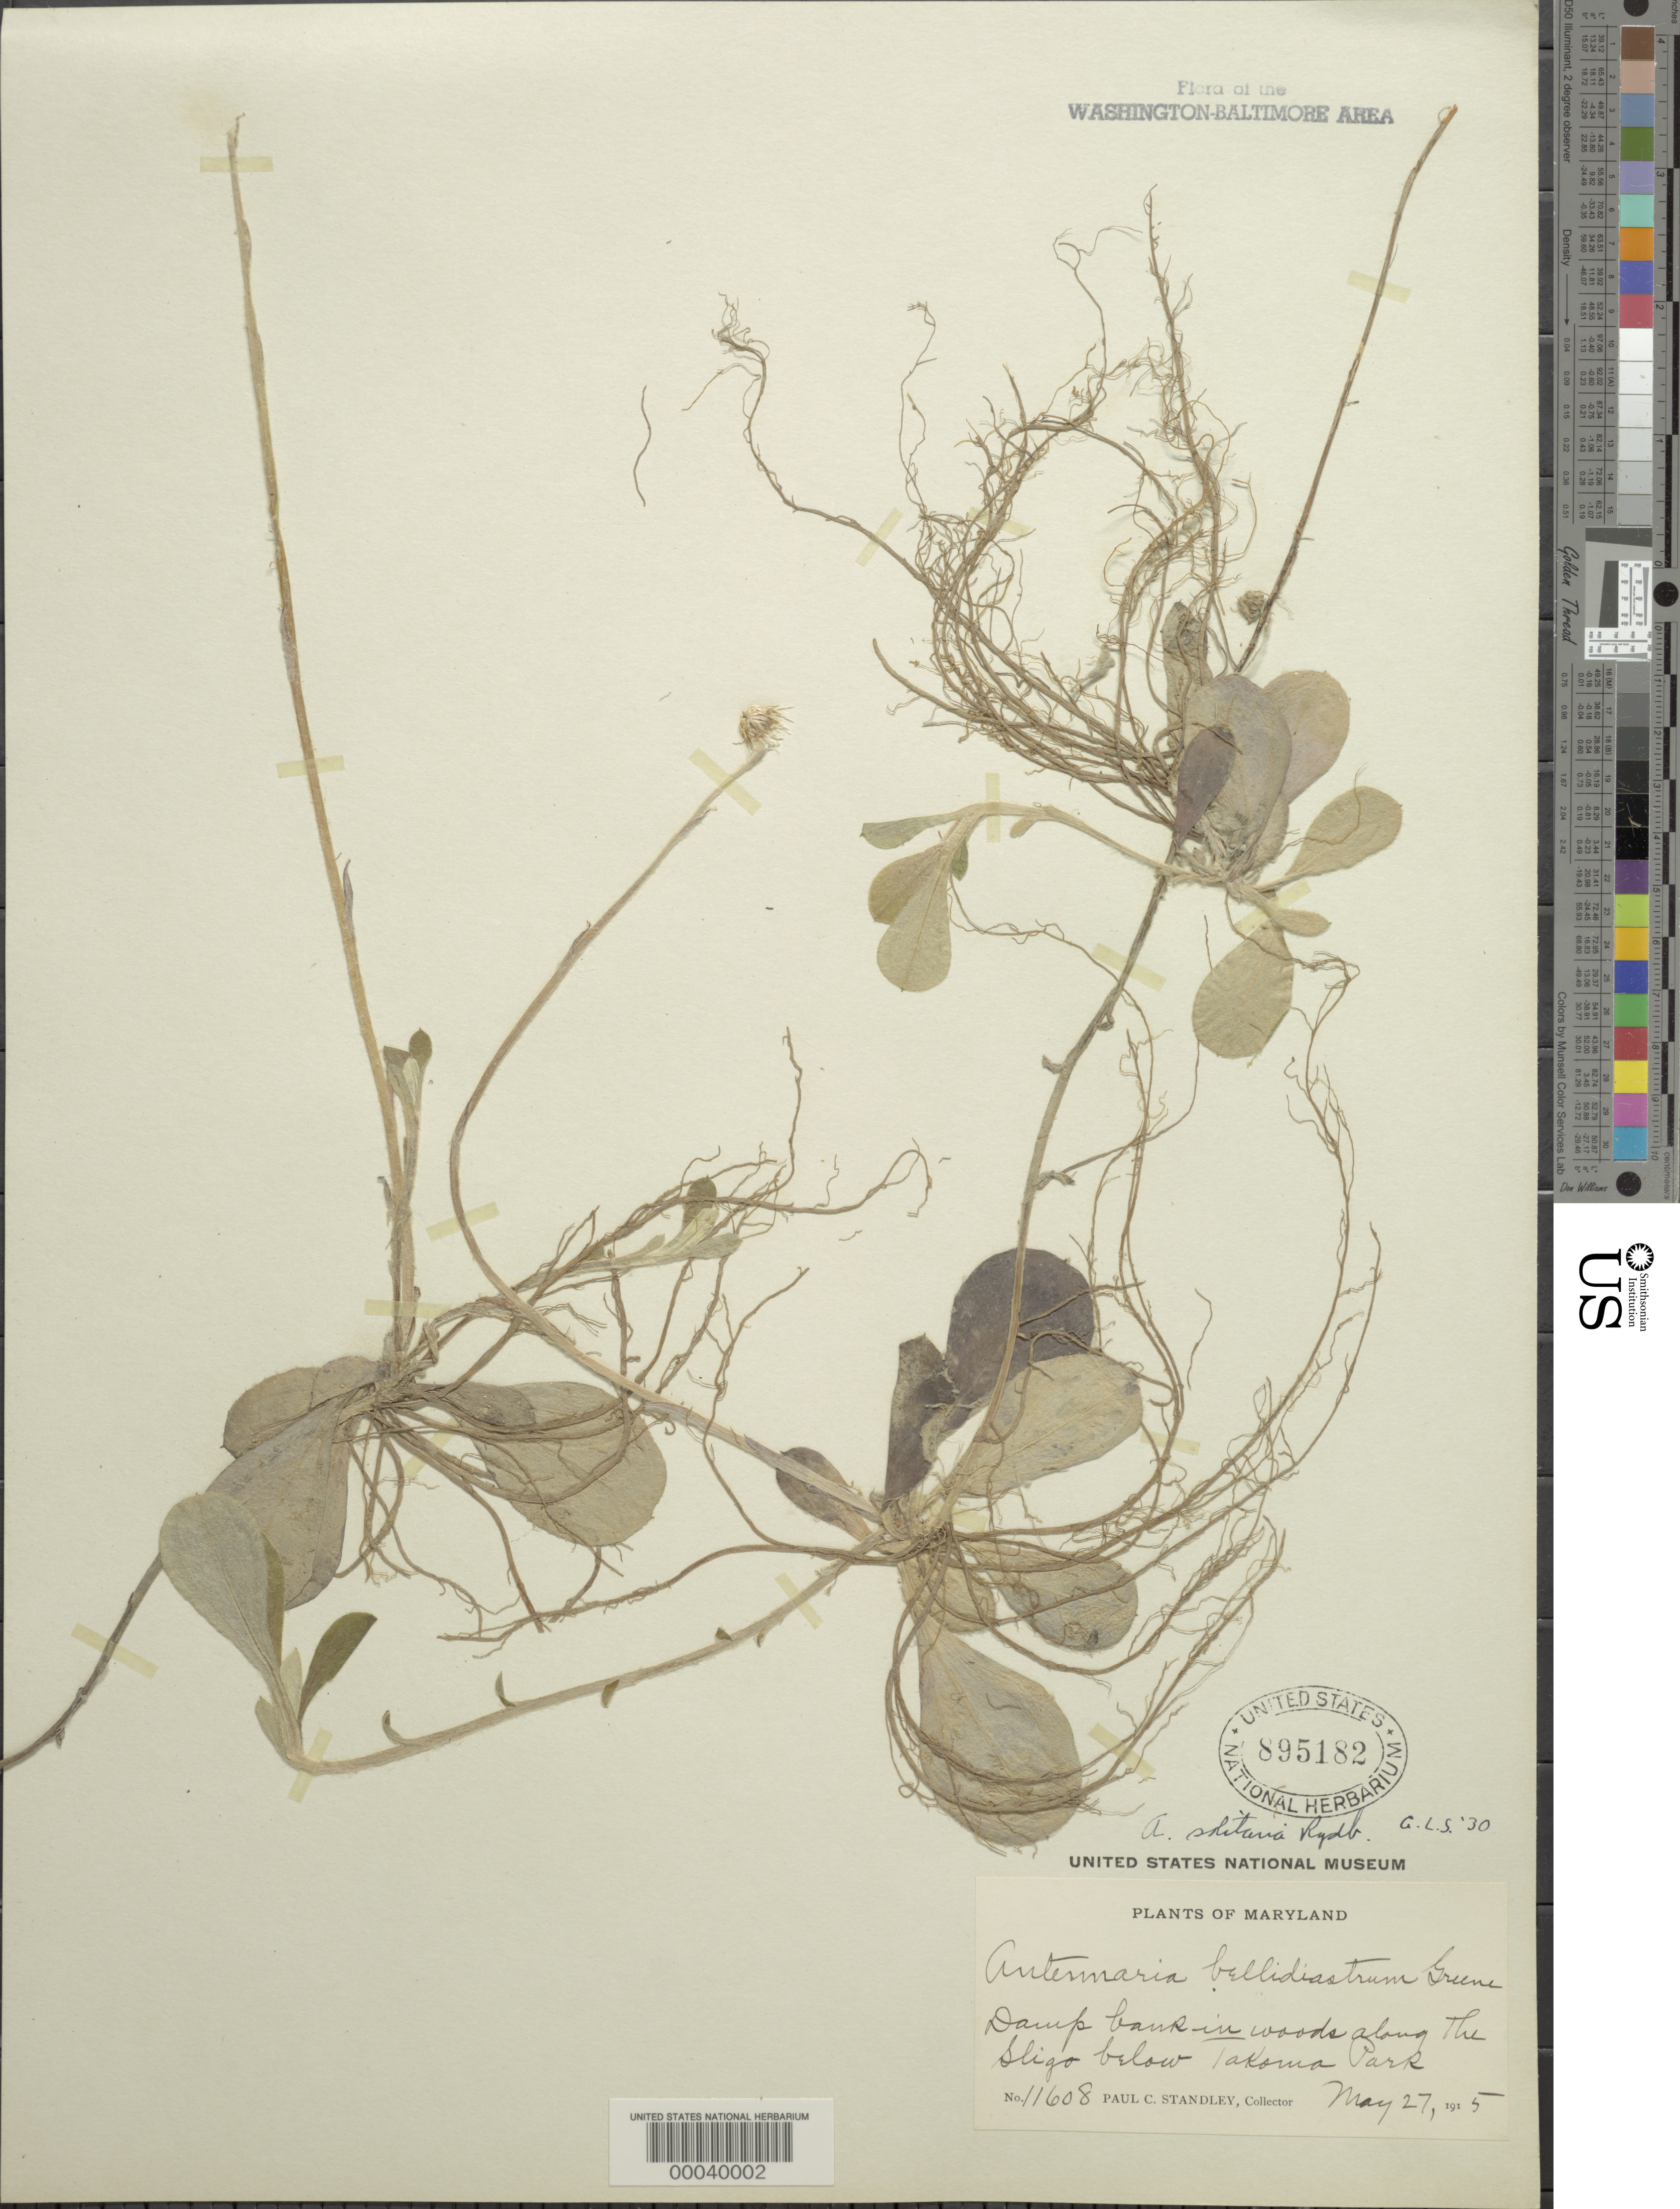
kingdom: Plantae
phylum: Tracheophyta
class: Magnoliopsida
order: Asterales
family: Asteraceae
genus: Antennaria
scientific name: Antennaria solitaria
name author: Rydb.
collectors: P. C. Standley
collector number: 11608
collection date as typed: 27 May 1915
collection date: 1915-05-27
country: United States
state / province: Maryland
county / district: Montgomery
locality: Sligo below Takoma Park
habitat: Damp bank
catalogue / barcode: US 895182